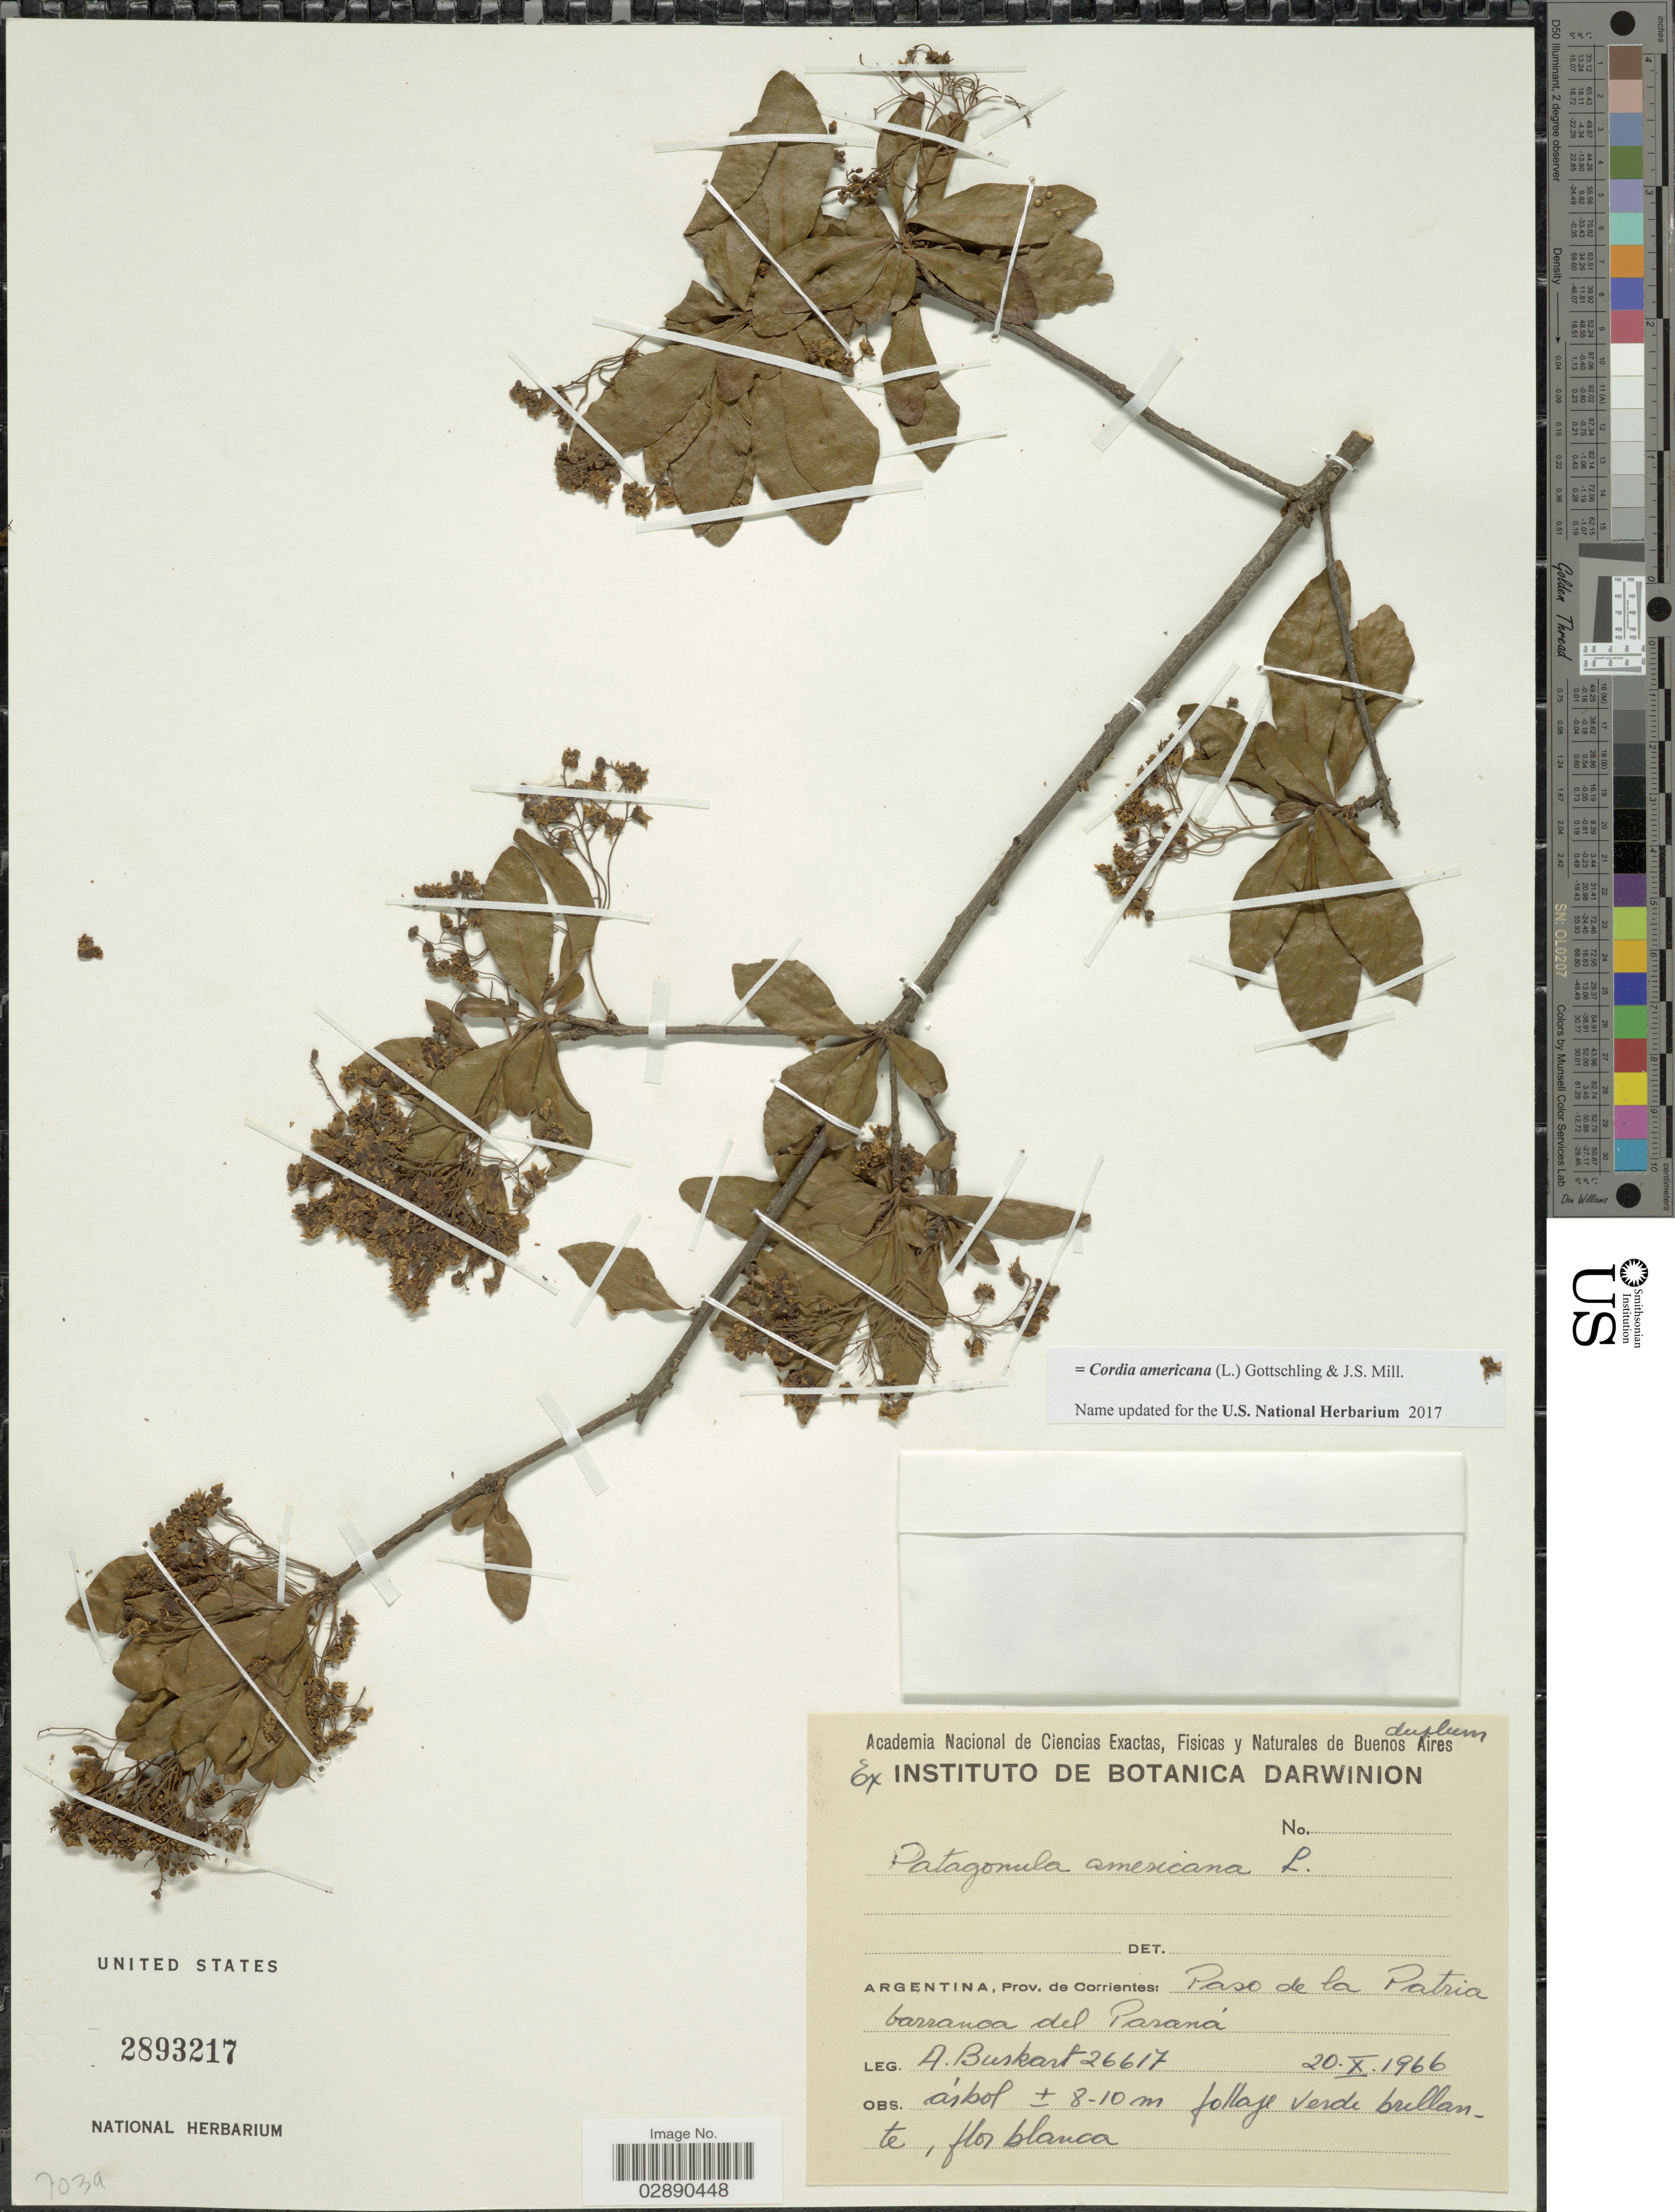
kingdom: Plantae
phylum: Tracheophyta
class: Magnoliopsida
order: Boraginales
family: Cordiaceae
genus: Cordia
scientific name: Cordia americana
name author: (L.) Gottschling & J.S. Mill.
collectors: A. E. Burkart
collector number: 26617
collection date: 1966-10-20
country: Argentina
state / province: Corrientes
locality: Prov. de Corrientes: Paso de la Patria barranca del Paraná.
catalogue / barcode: US 2893217